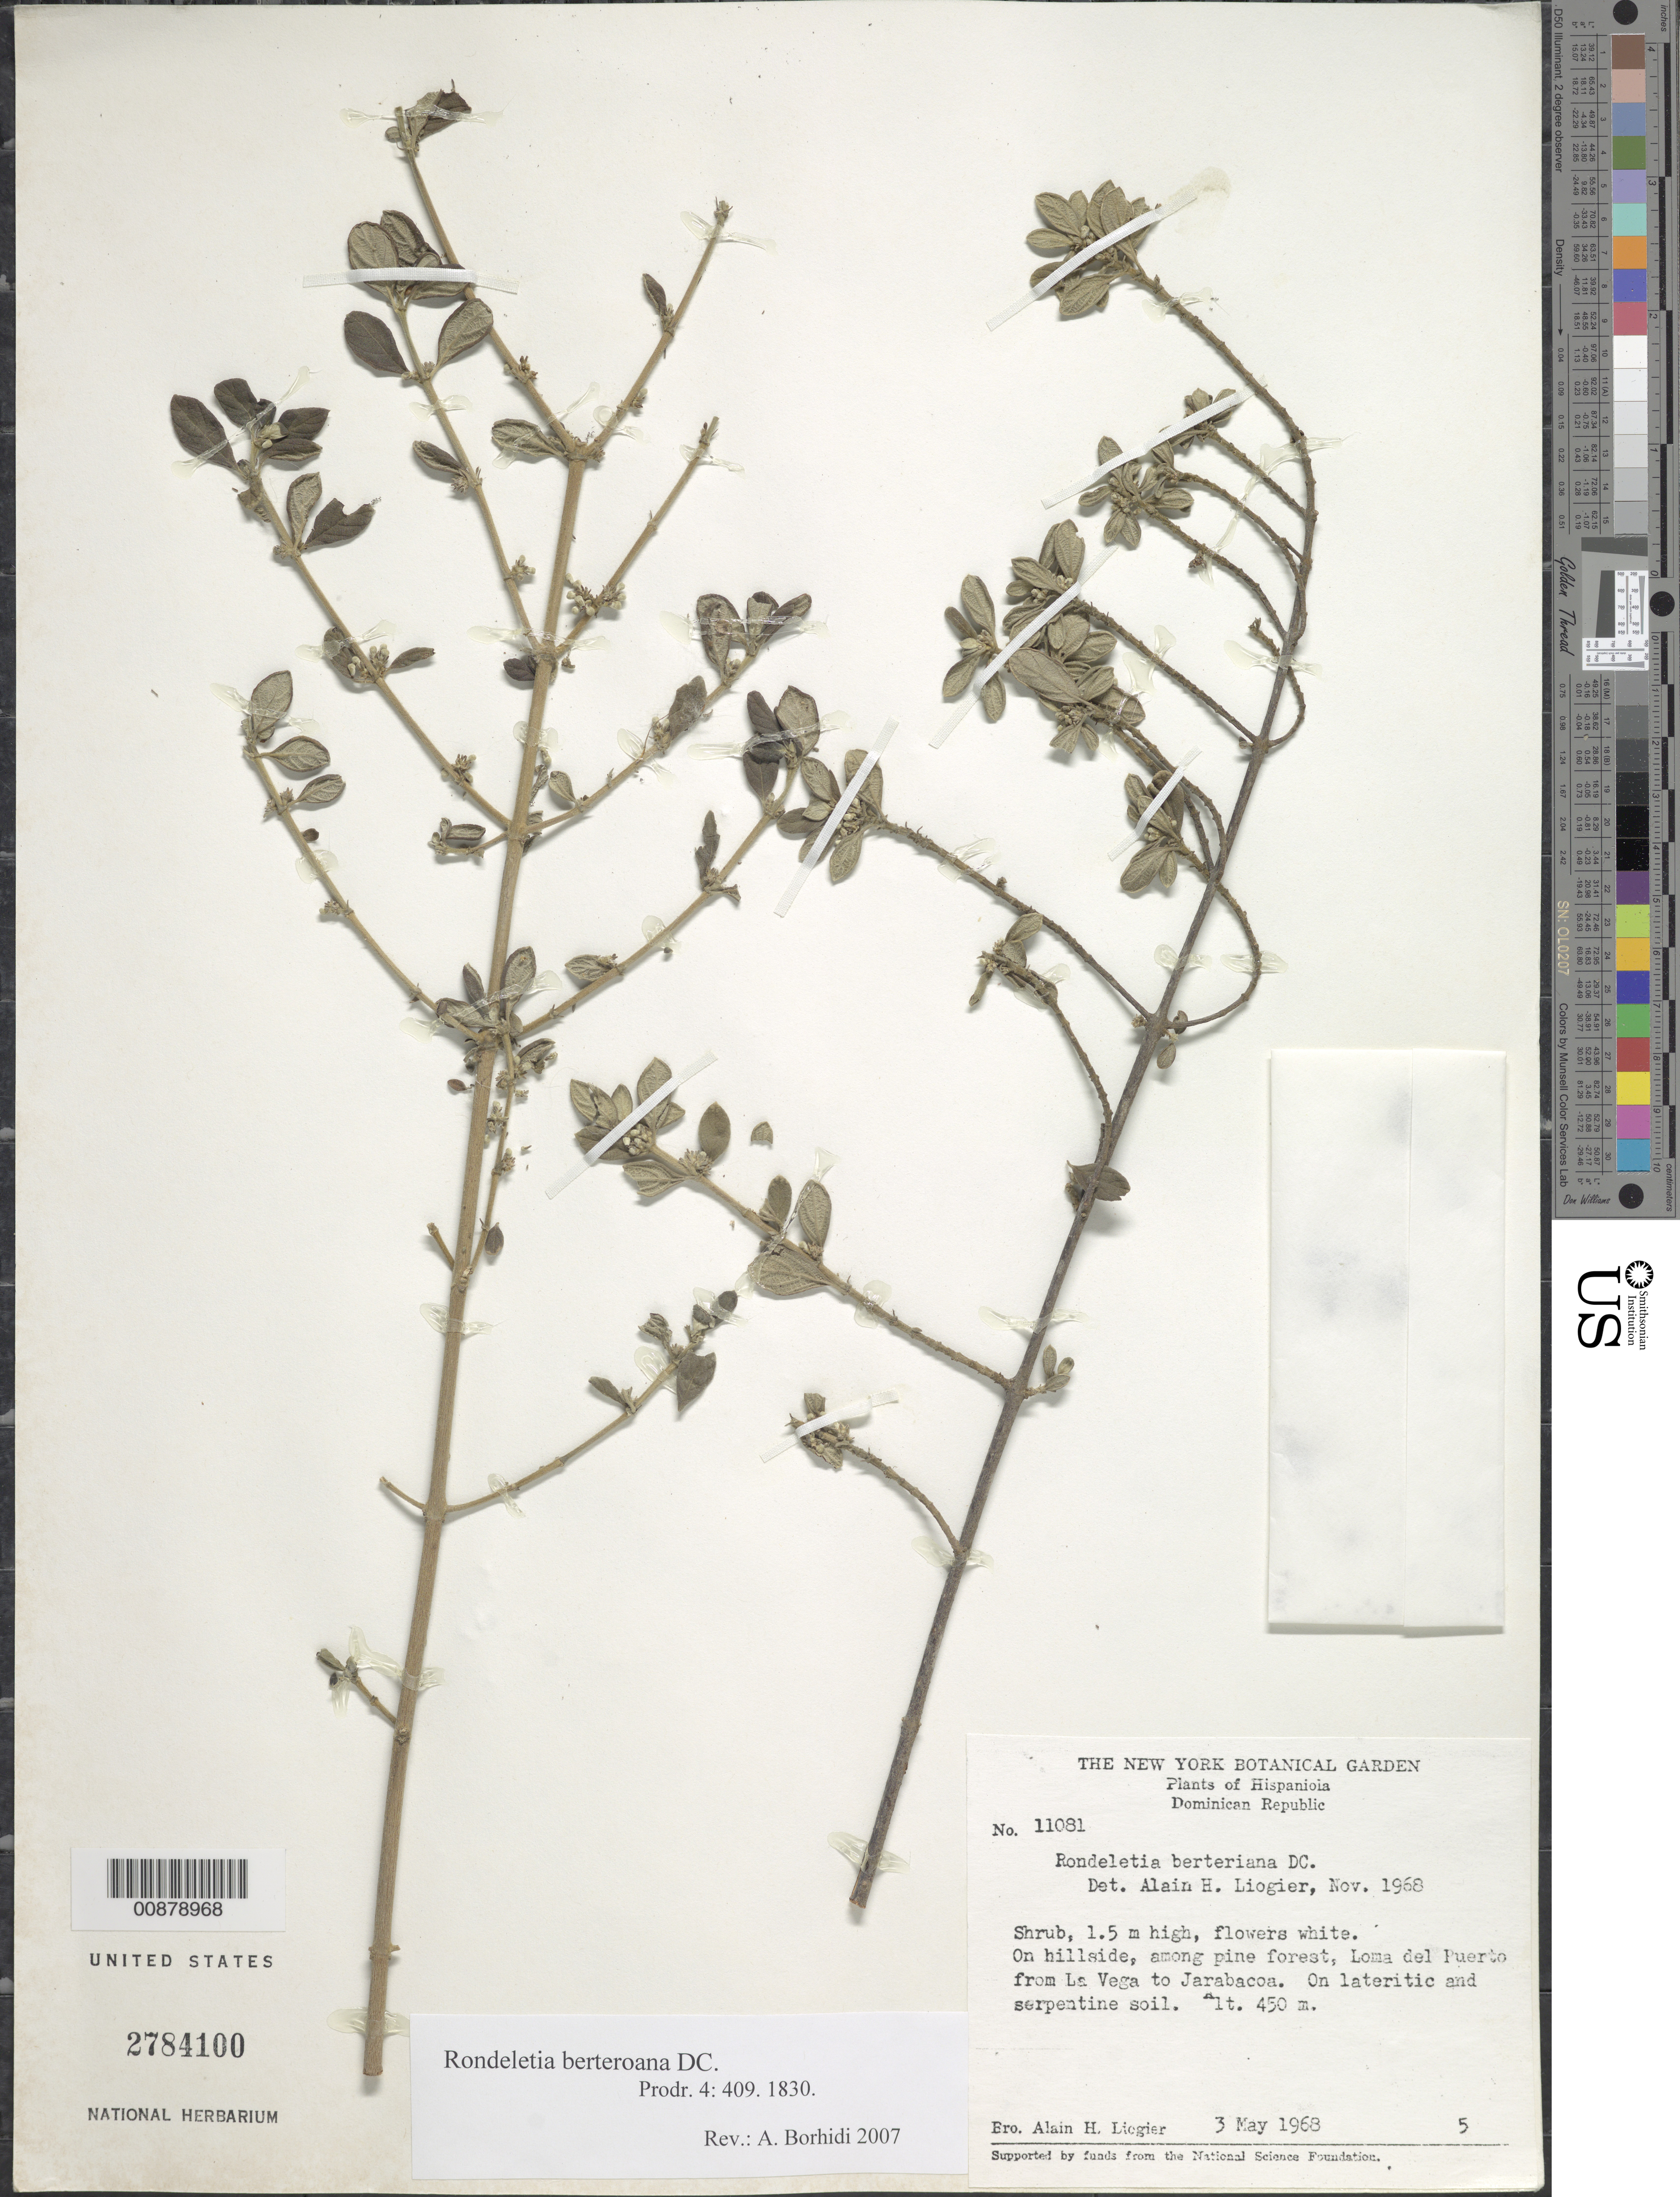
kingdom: Plantae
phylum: Tracheophyta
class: Magnoliopsida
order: Gentianales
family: Rubiaceae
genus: Rondeletia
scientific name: Rondeletia berteroana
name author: DC.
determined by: Borhidi, Attila L.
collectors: A. H. Liogier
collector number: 11081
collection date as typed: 03 May 1968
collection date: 1968-05-03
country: Dominican Republic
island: Hispaniola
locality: Loma del Puerto from La Vega to Jarabacoa.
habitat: On hillside among pine forest. On lateritic and serpentine soil.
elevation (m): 450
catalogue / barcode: US 2784100